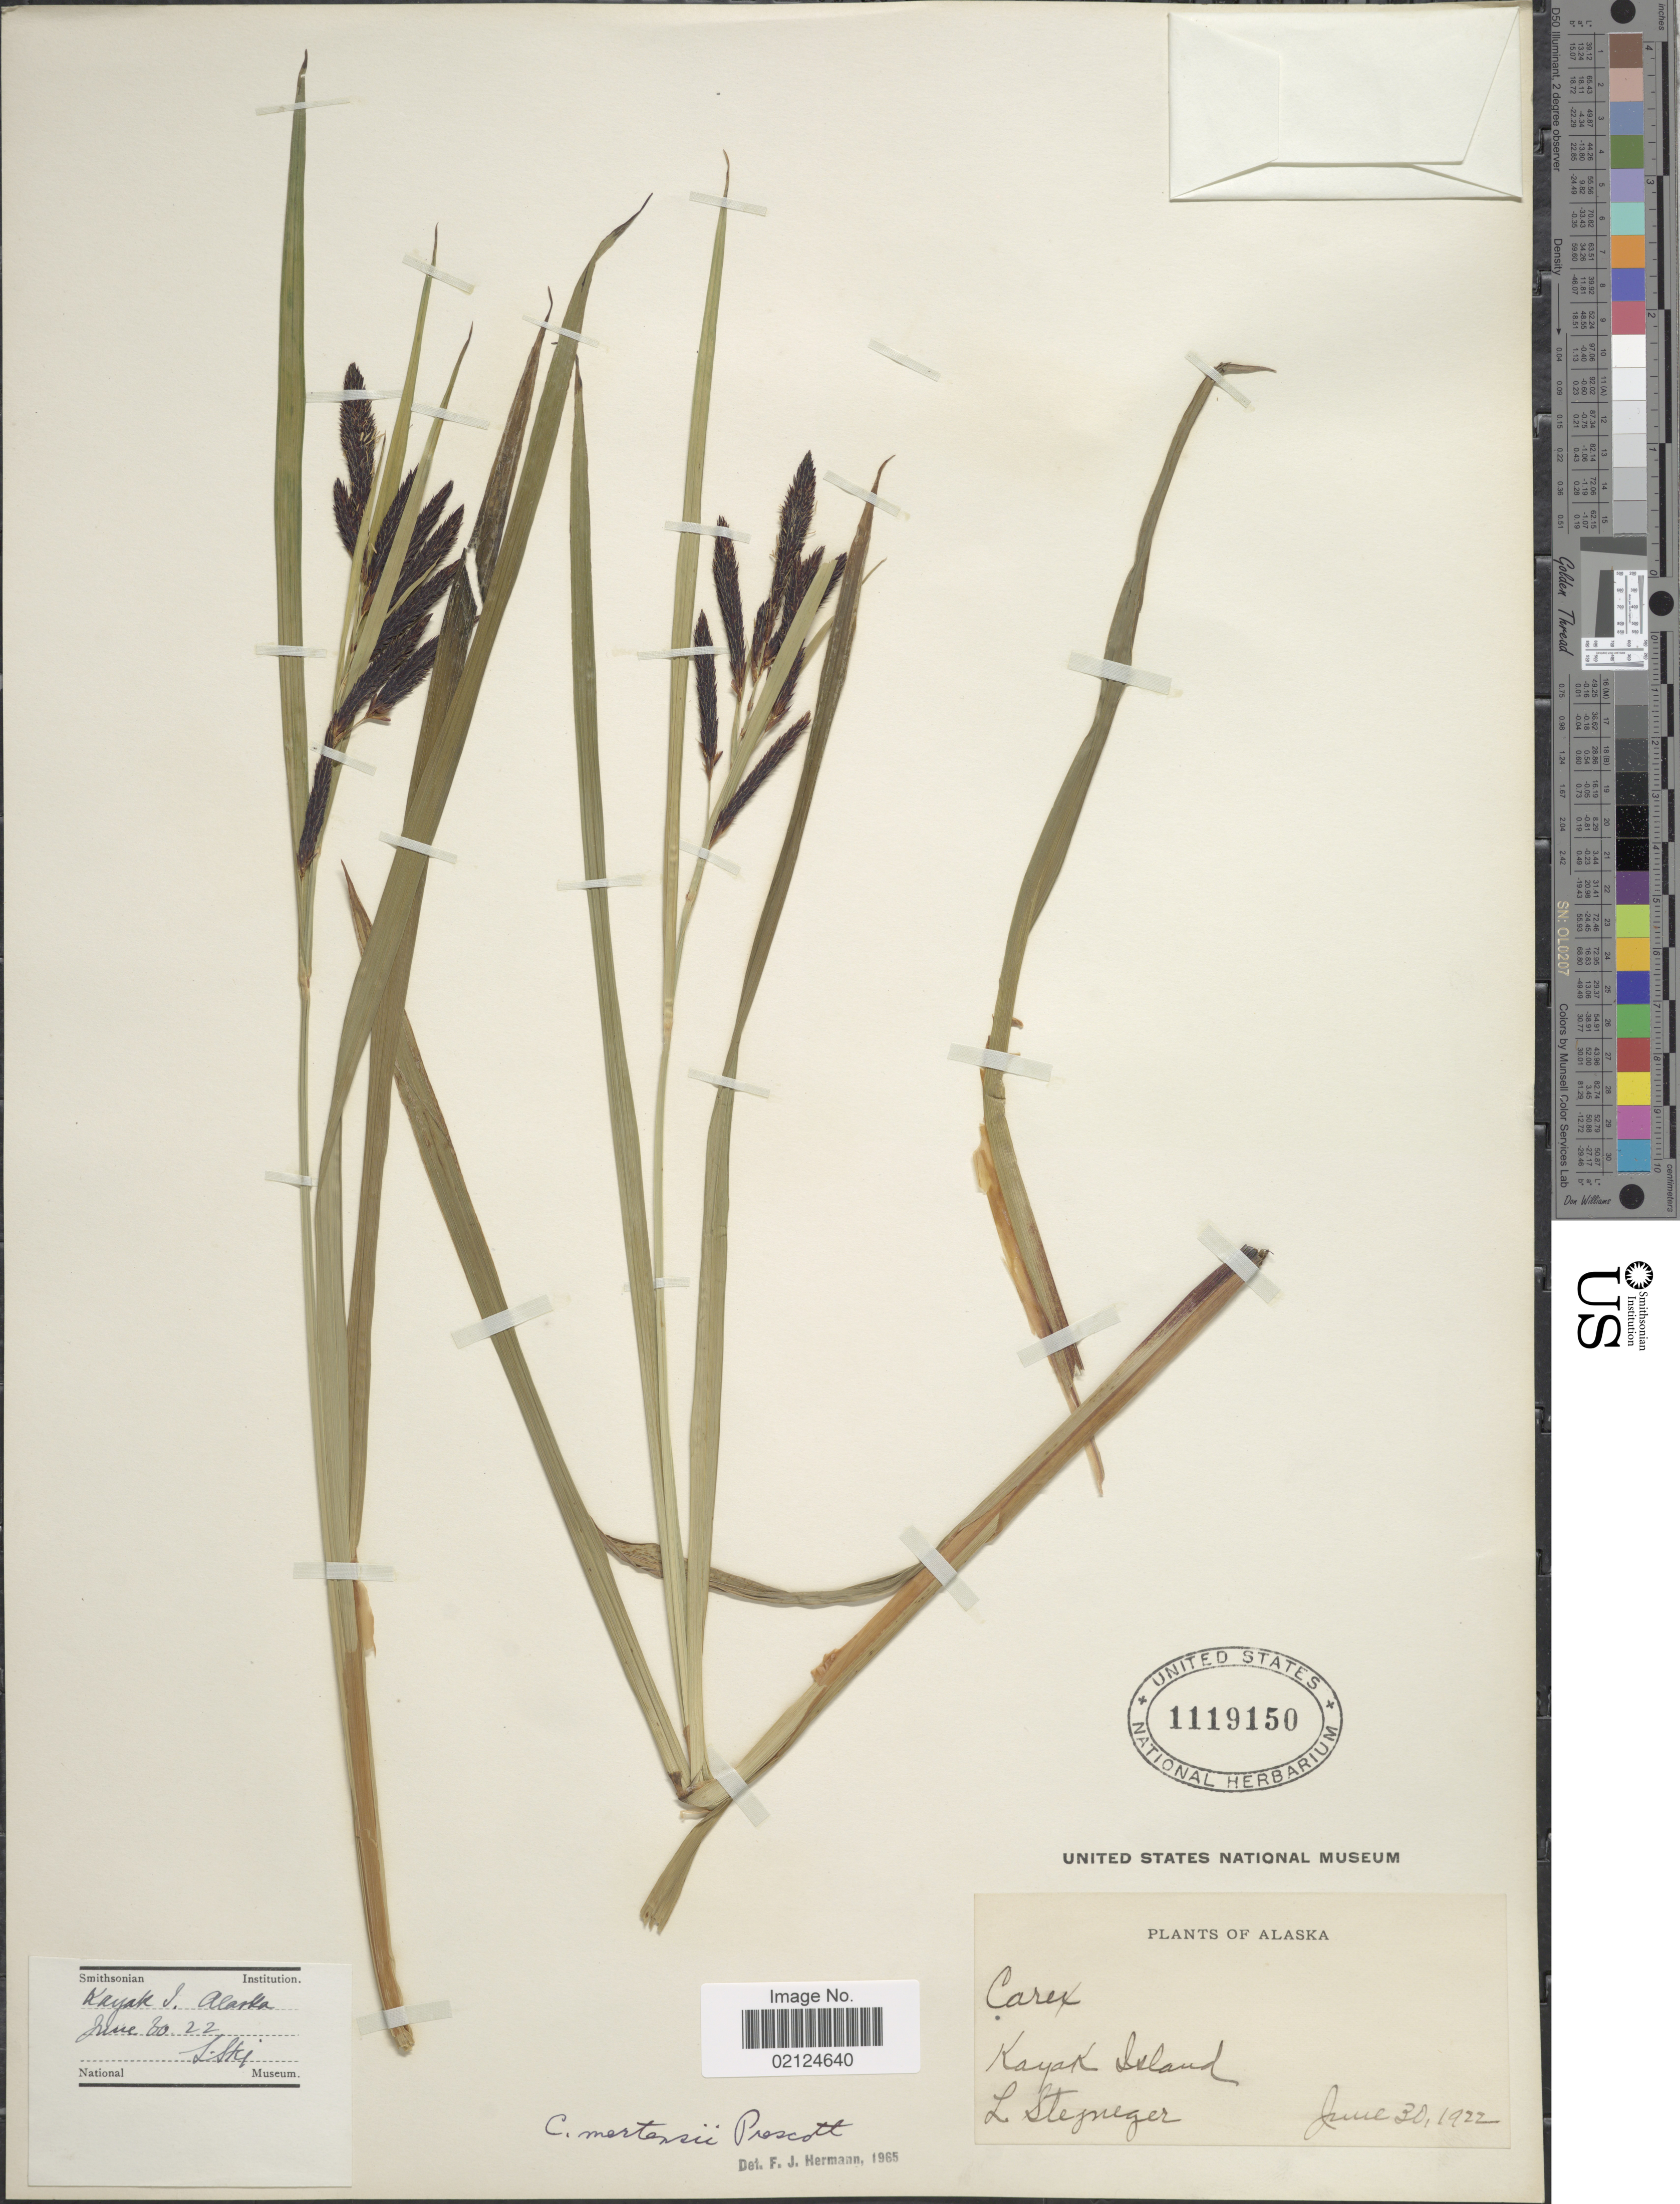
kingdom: Plantae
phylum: Tracheophyta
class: Liliopsida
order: Poales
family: Cyperaceae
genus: Carex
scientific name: Carex mertensii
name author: J.D. Prescott ex Bong.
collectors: L. Stejneger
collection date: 1922-06-30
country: United States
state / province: Alaska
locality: Kayak Island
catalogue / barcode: US 1119150